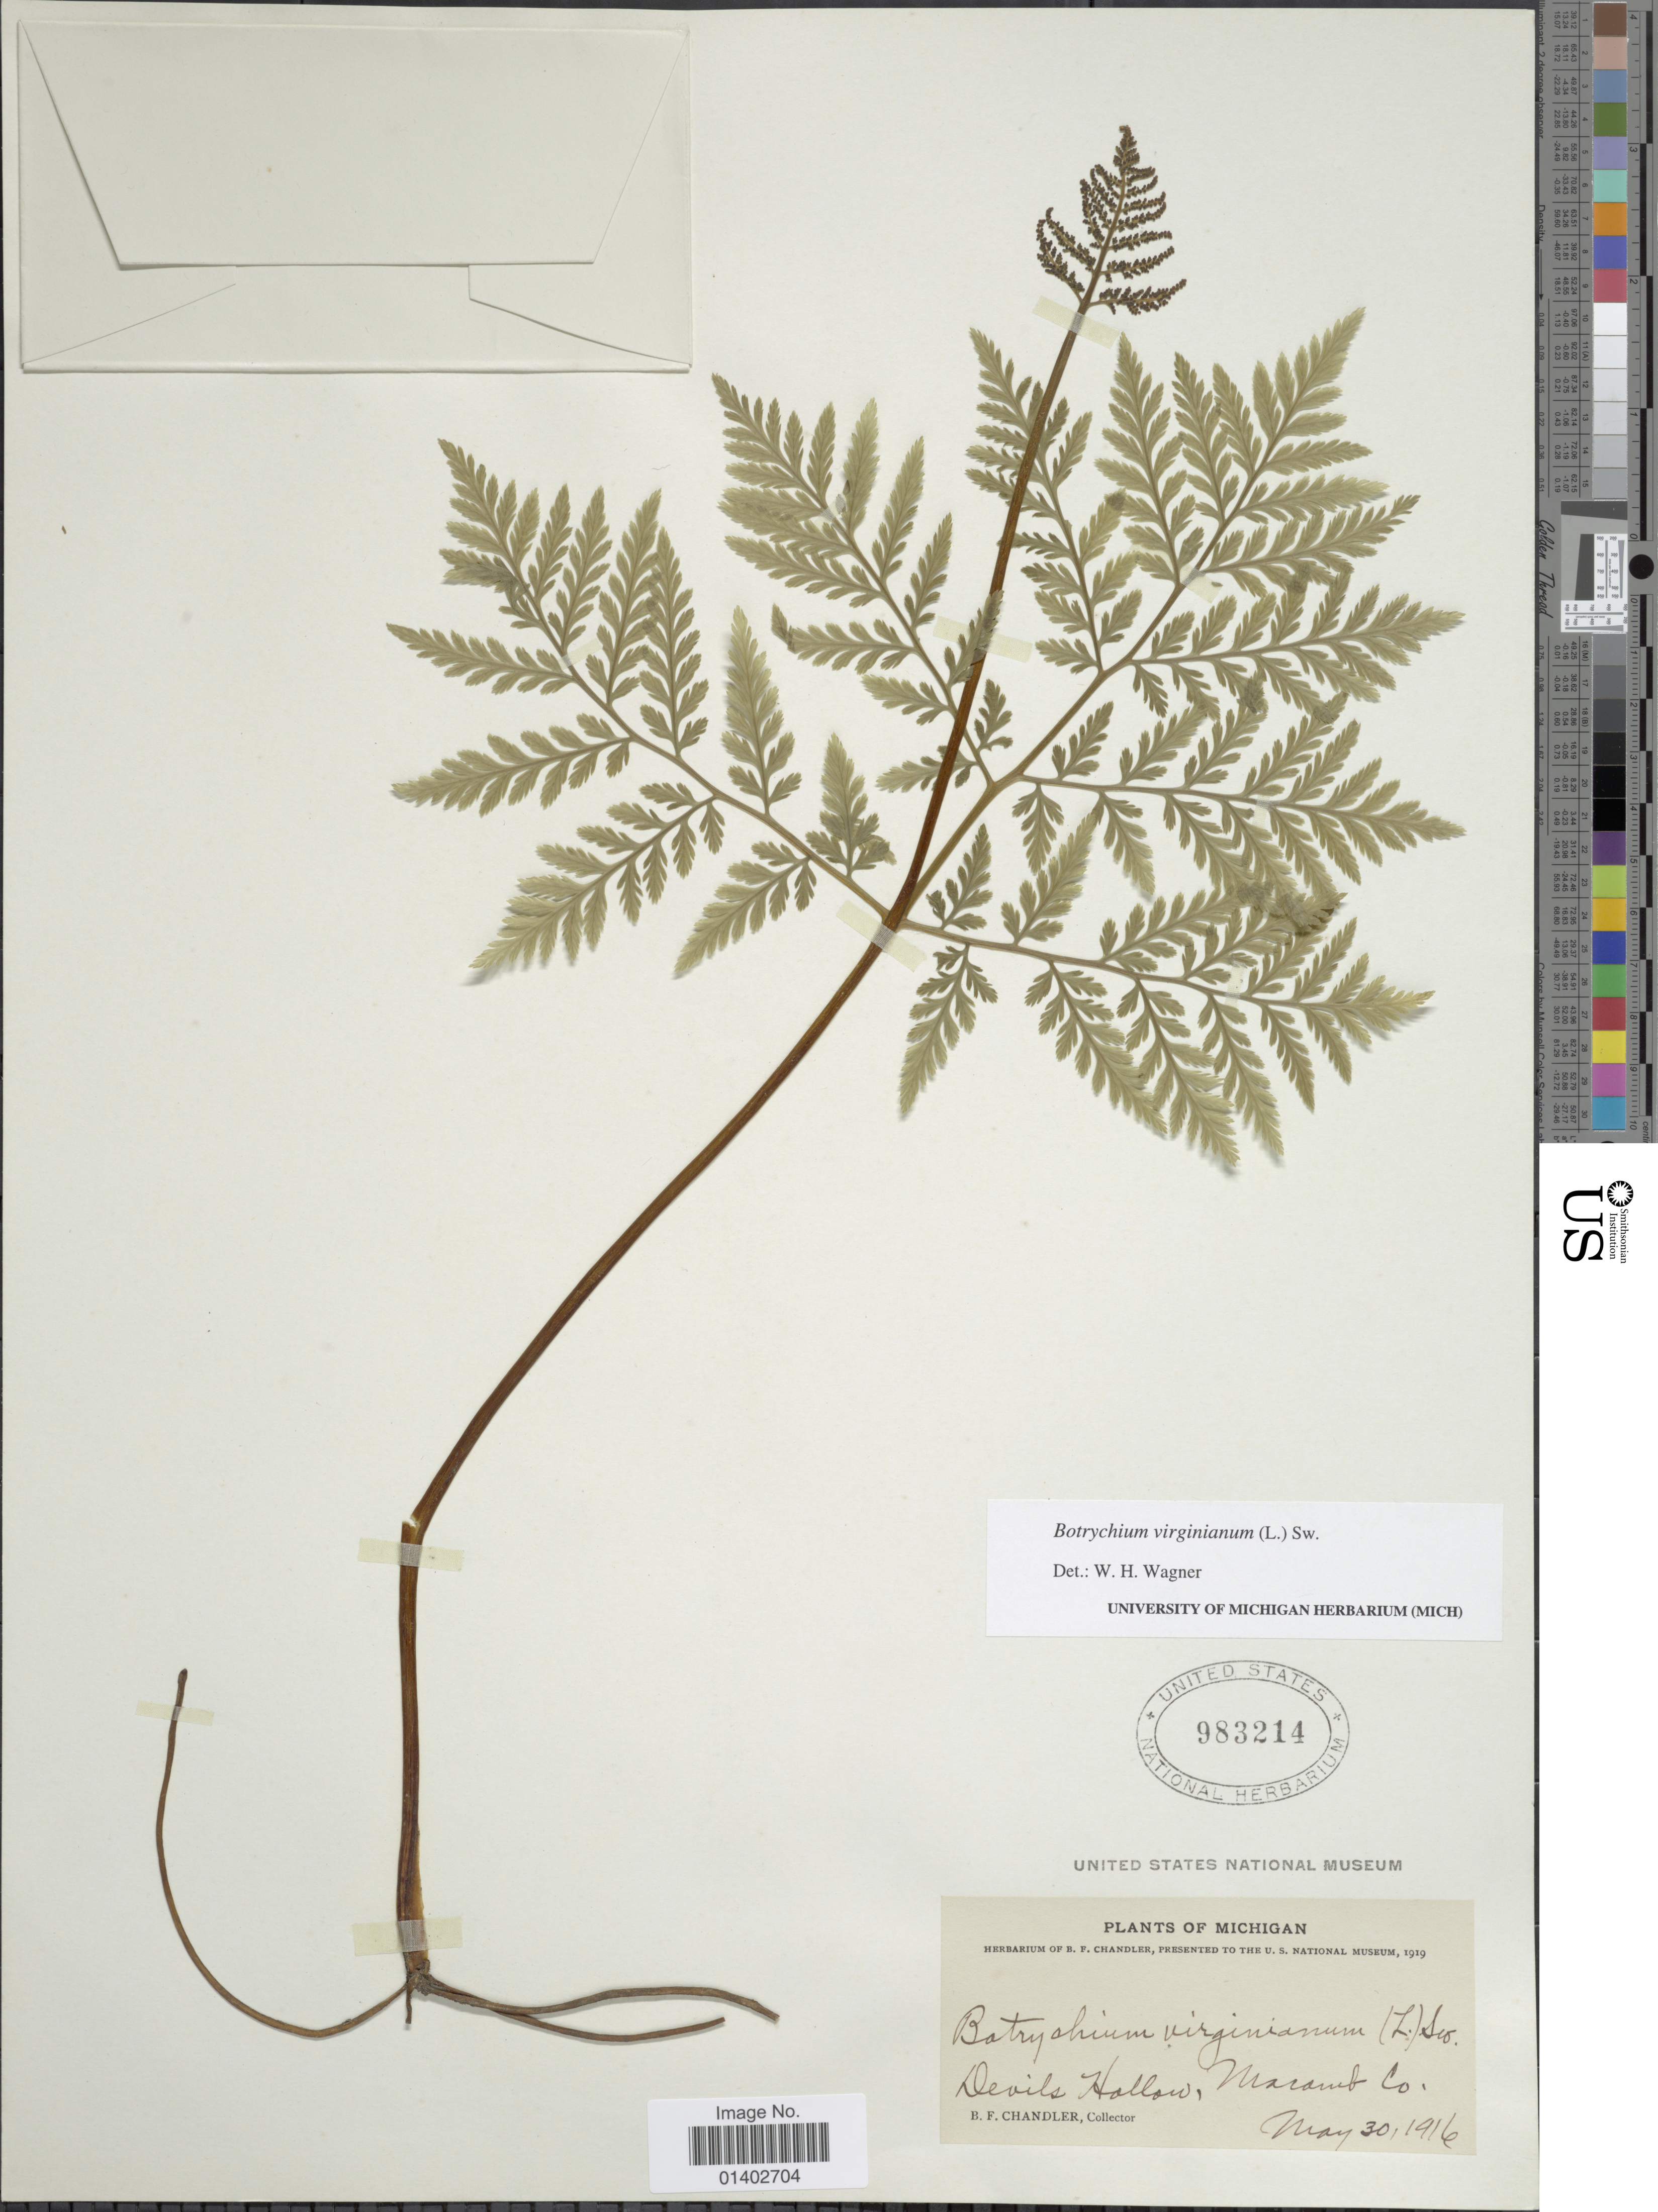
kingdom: Plantae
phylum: Tracheophyta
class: Polypodiopsida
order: Ophioglossales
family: Ophioglossaceae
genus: Botrychium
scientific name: Botrychium virginianum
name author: (L.) Sw.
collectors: B. F. Chandler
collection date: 1916-05-30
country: United States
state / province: Michigan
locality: Devils Hollow, Macomb Co.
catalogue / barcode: US 983214